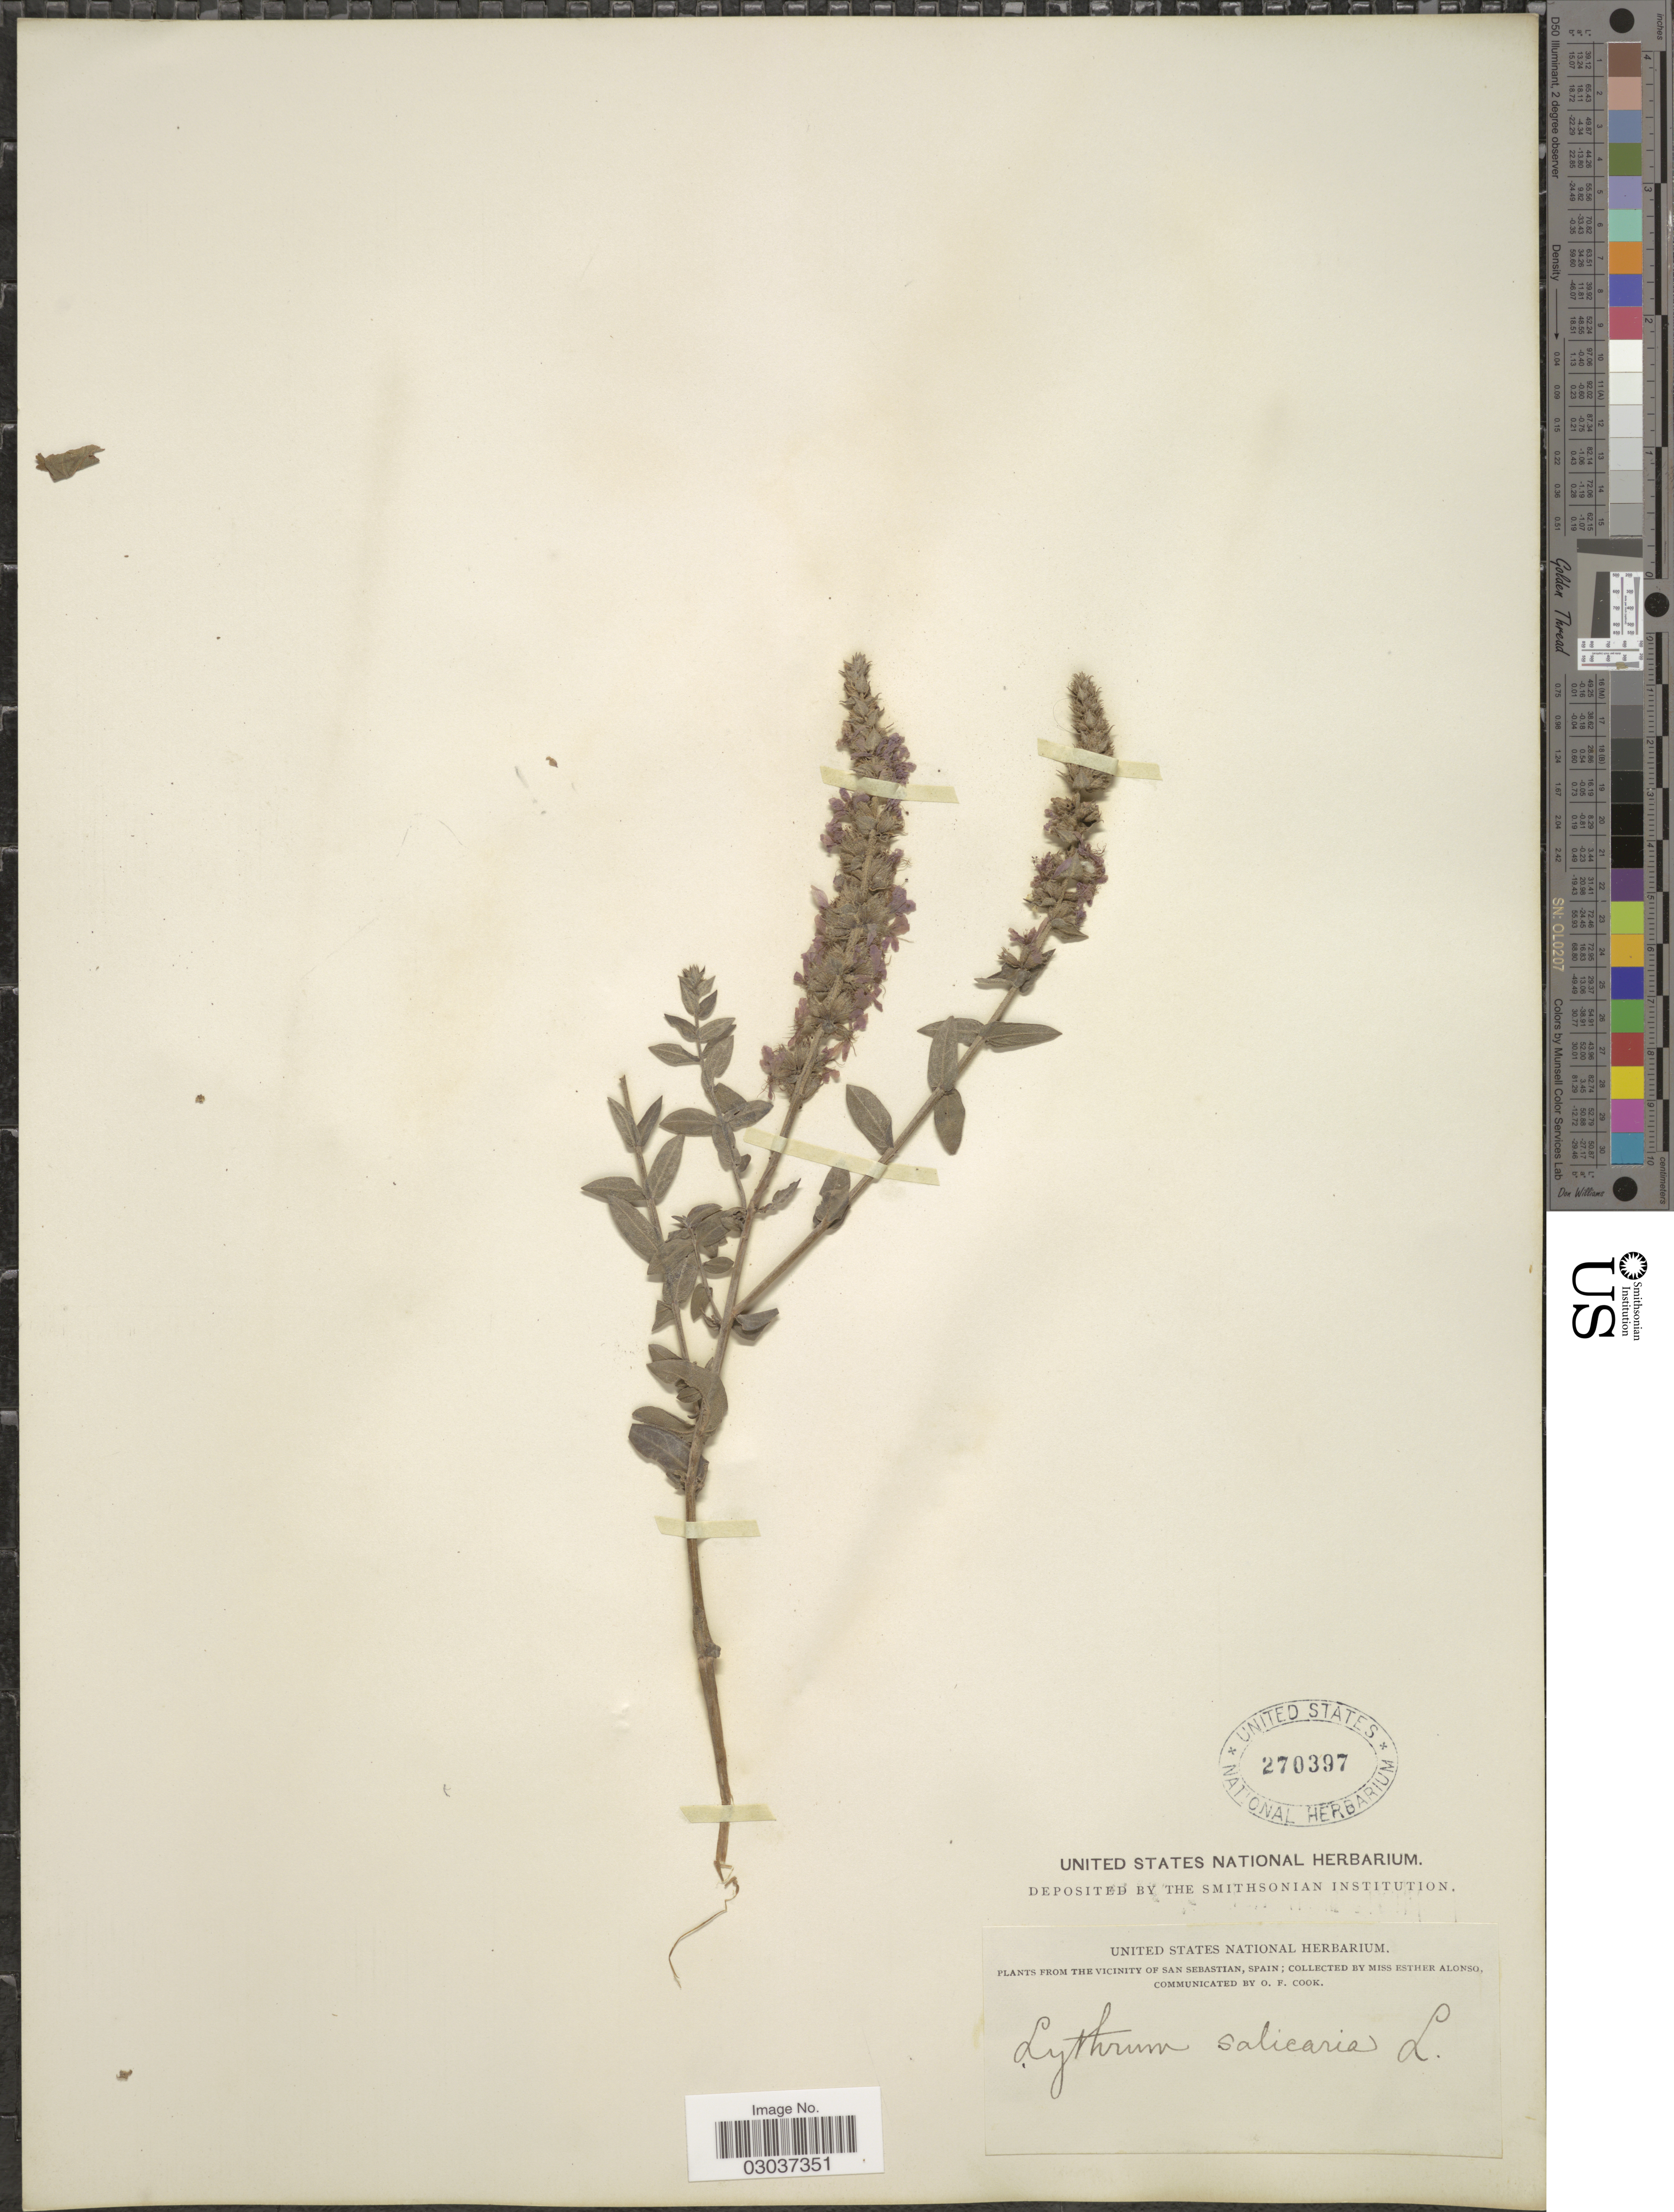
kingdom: Plantae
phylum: Tracheophyta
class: Magnoliopsida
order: Myrtales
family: Lythraceae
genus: Lythrum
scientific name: Lythrum salicaria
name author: L.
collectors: E. Alonso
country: Spain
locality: San Sebastian.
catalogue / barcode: US 270397